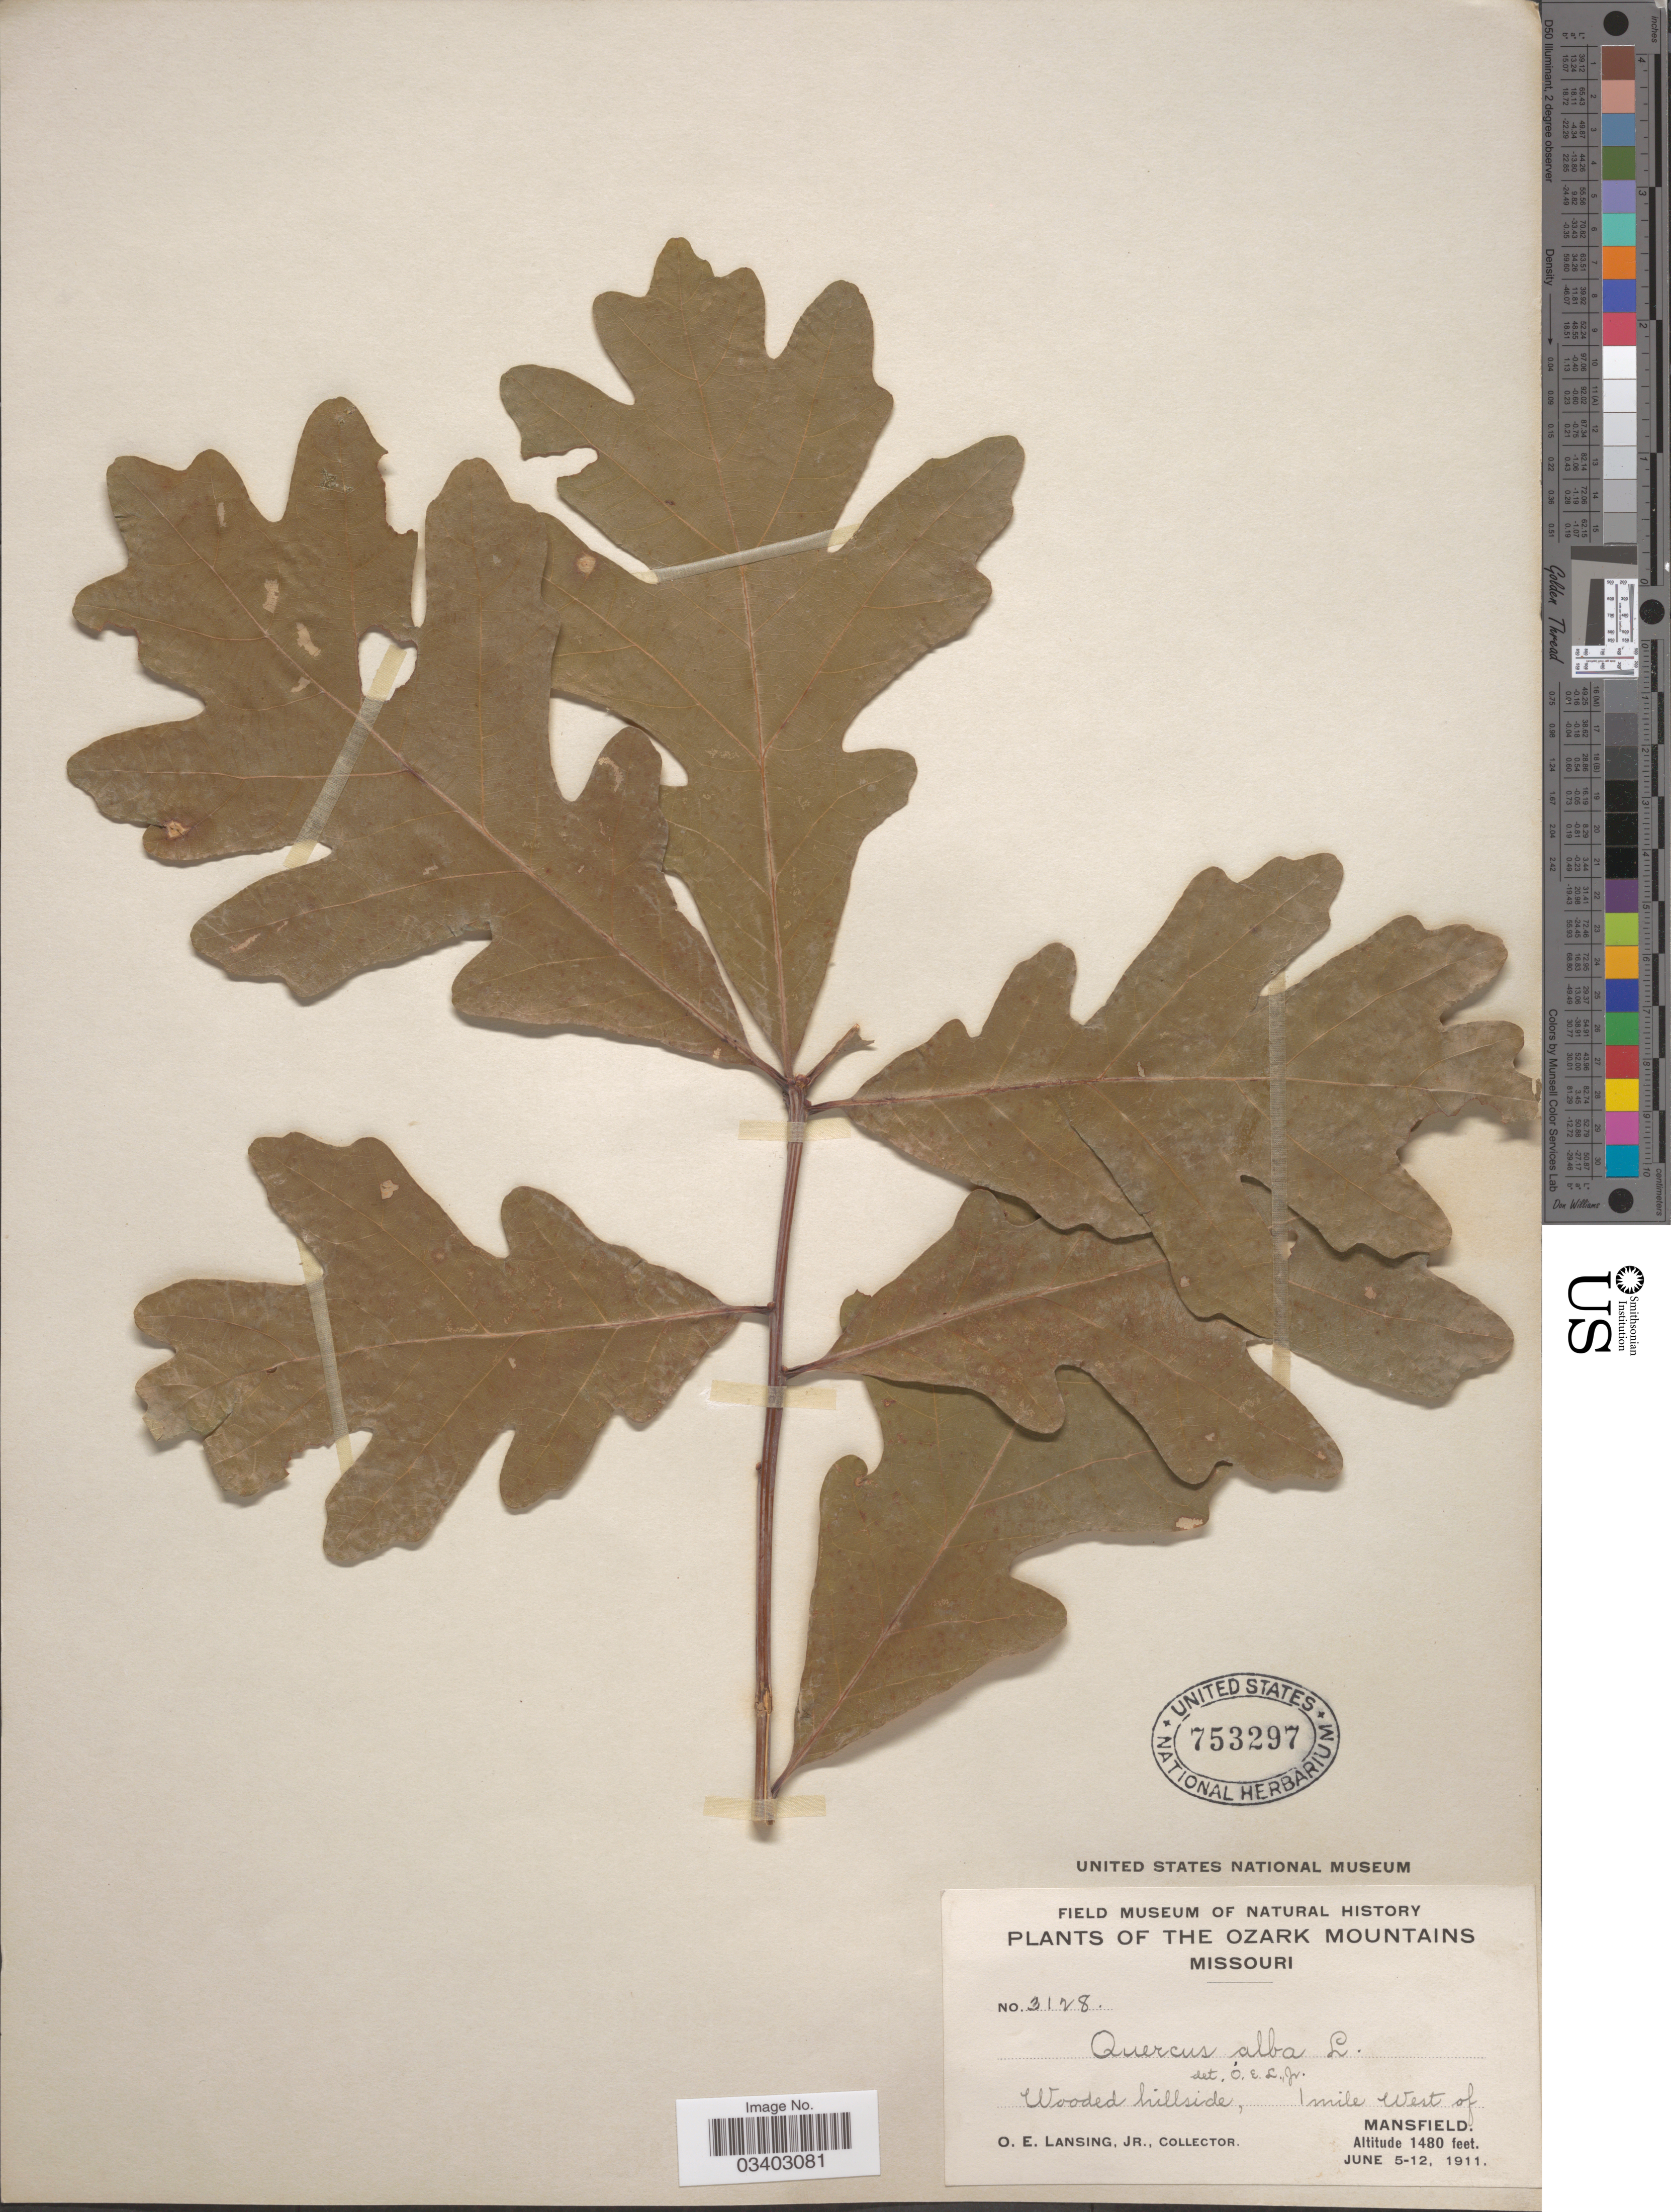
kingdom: Plantae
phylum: Tracheophyta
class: Magnoliopsida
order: Fagales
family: Fagaceae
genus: Quercus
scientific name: Quercus alba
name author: L.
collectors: O. Lansing Jr.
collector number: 3128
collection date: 1911-06-05/1911-06-12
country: United States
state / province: Missouri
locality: The Ozark Mountains. Wooded hillside, 1 mile West of Mansfield.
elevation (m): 451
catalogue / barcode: US 753297